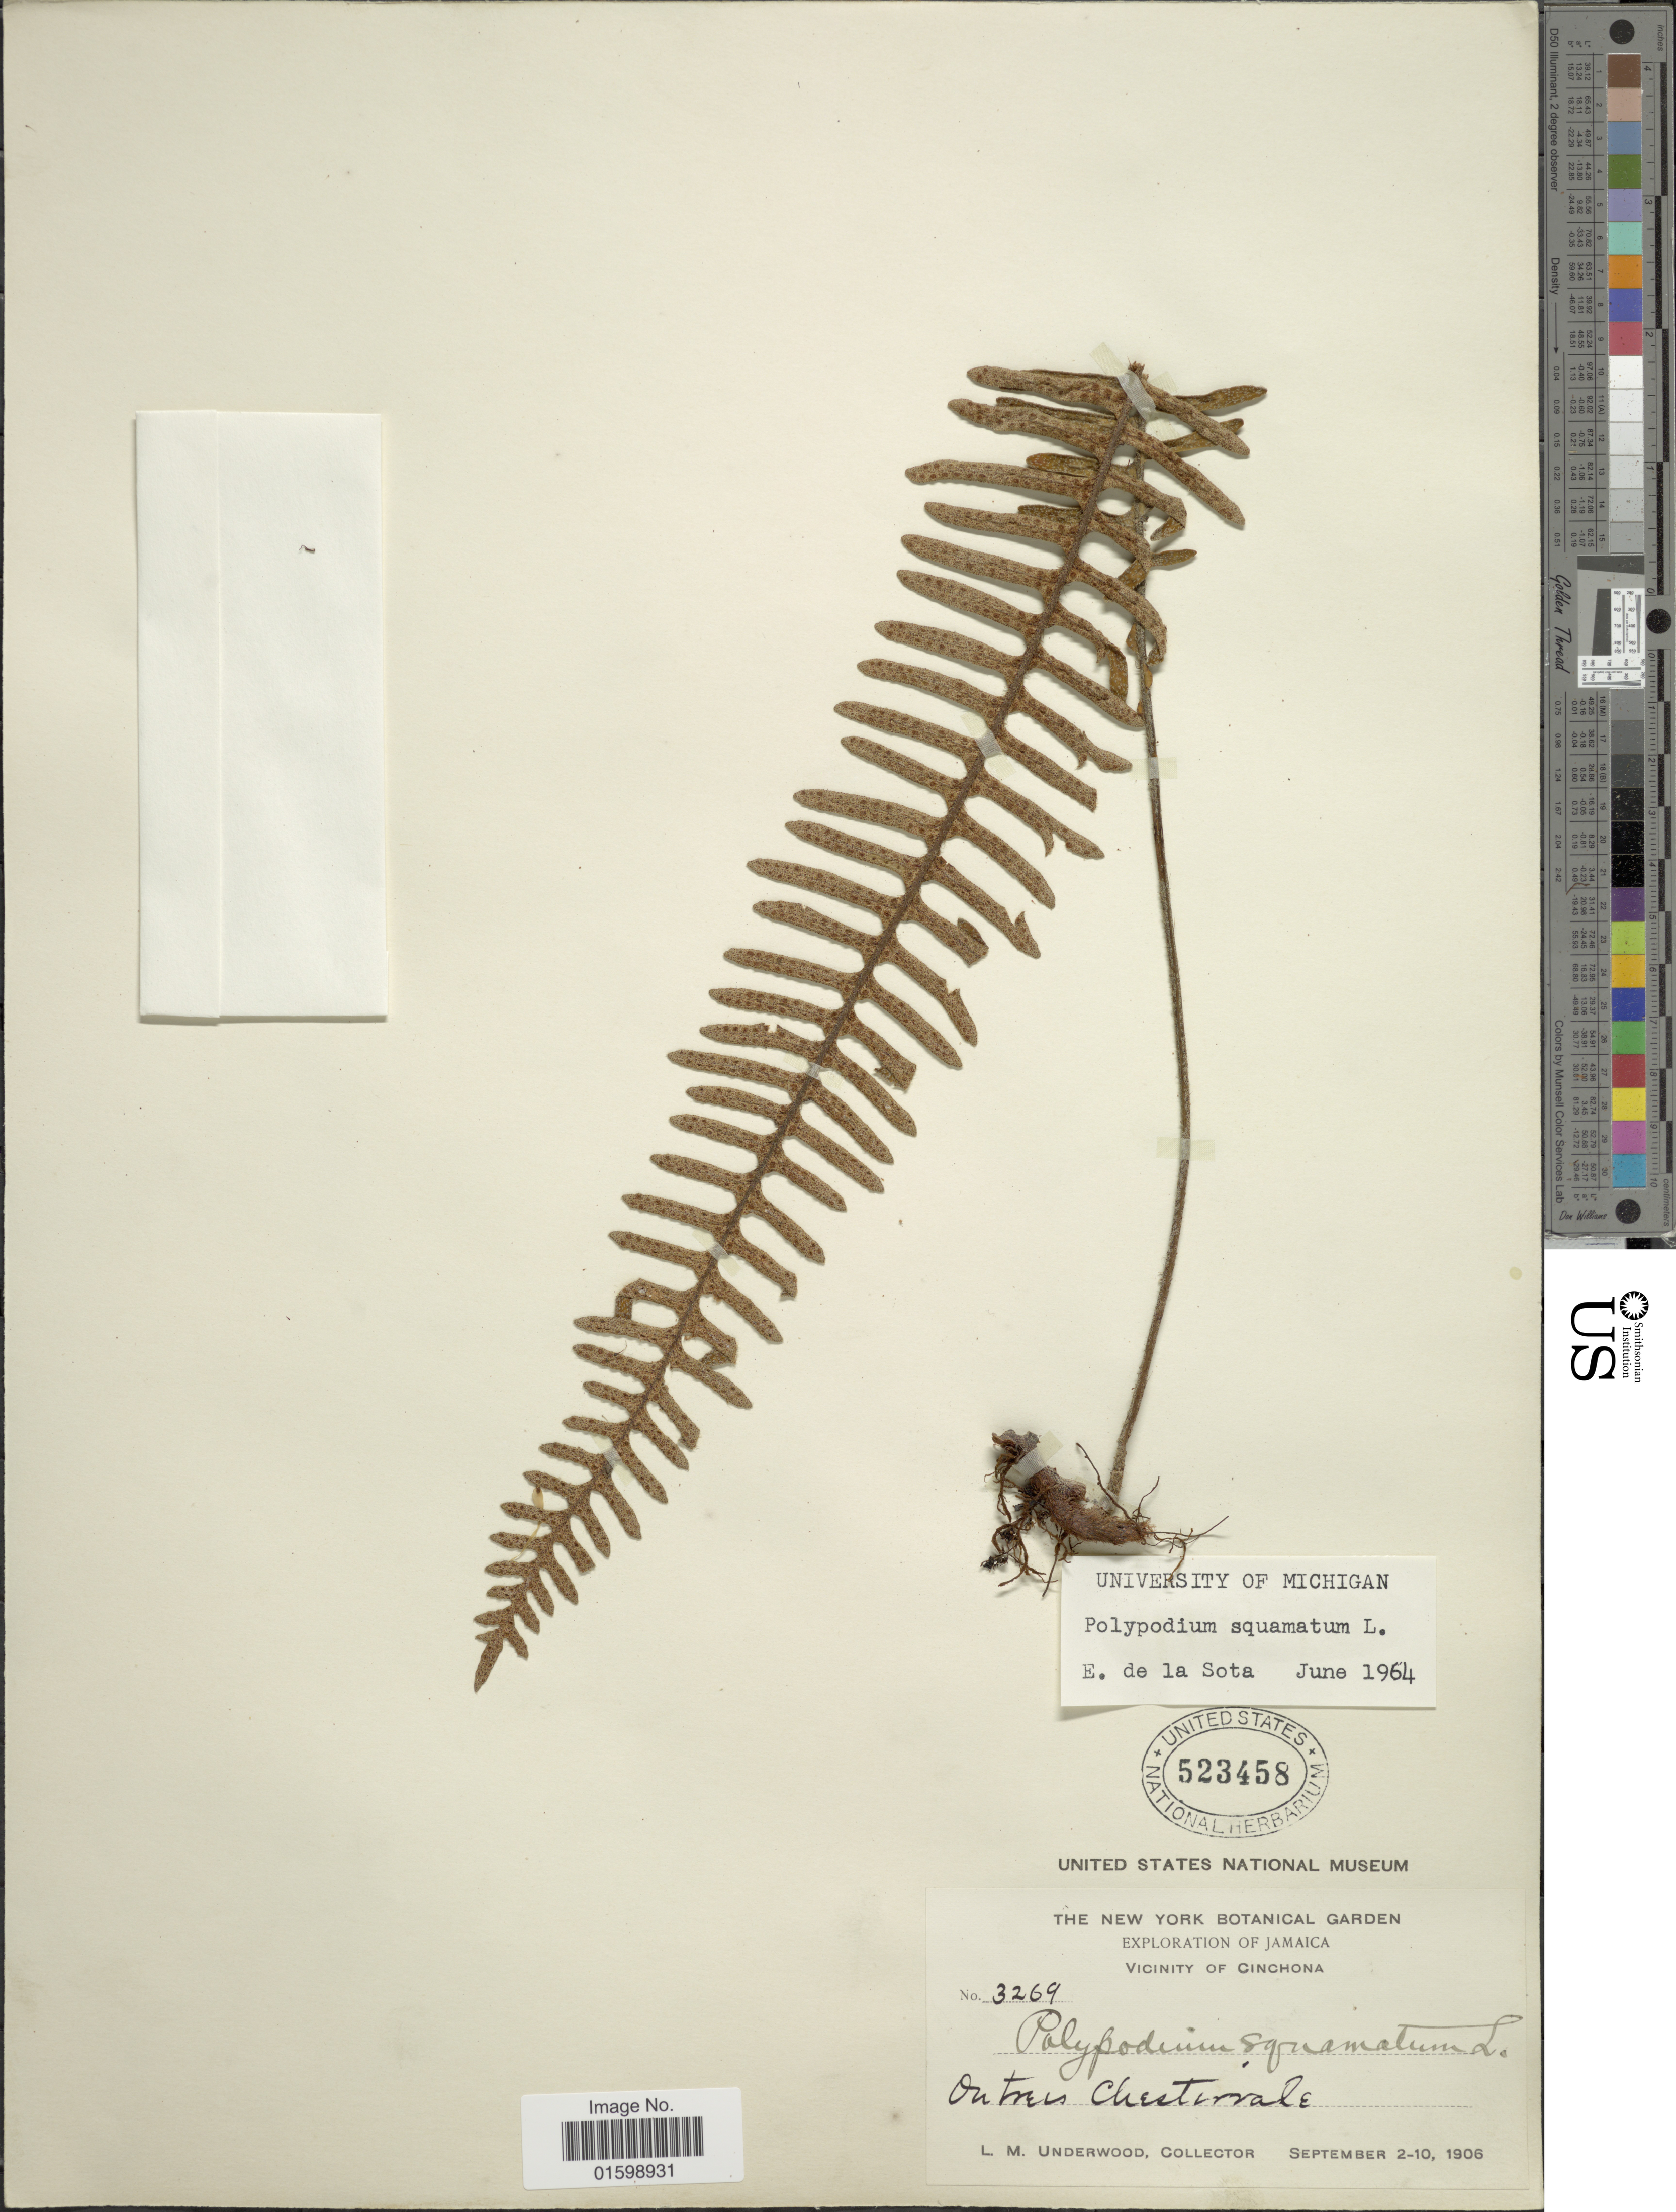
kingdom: Plantae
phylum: Tracheophyta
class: Polypodiopsida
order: Polypodiales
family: Polypodiaceae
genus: Pleopeltis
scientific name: Pleopeltis squamata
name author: (L.) J. Sm.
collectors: L. M. Underwood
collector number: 3269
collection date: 1906-09-02/1906-09-10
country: Jamaica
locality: Vicinity of Cinchona, on trees chestirarrale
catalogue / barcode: US 523458